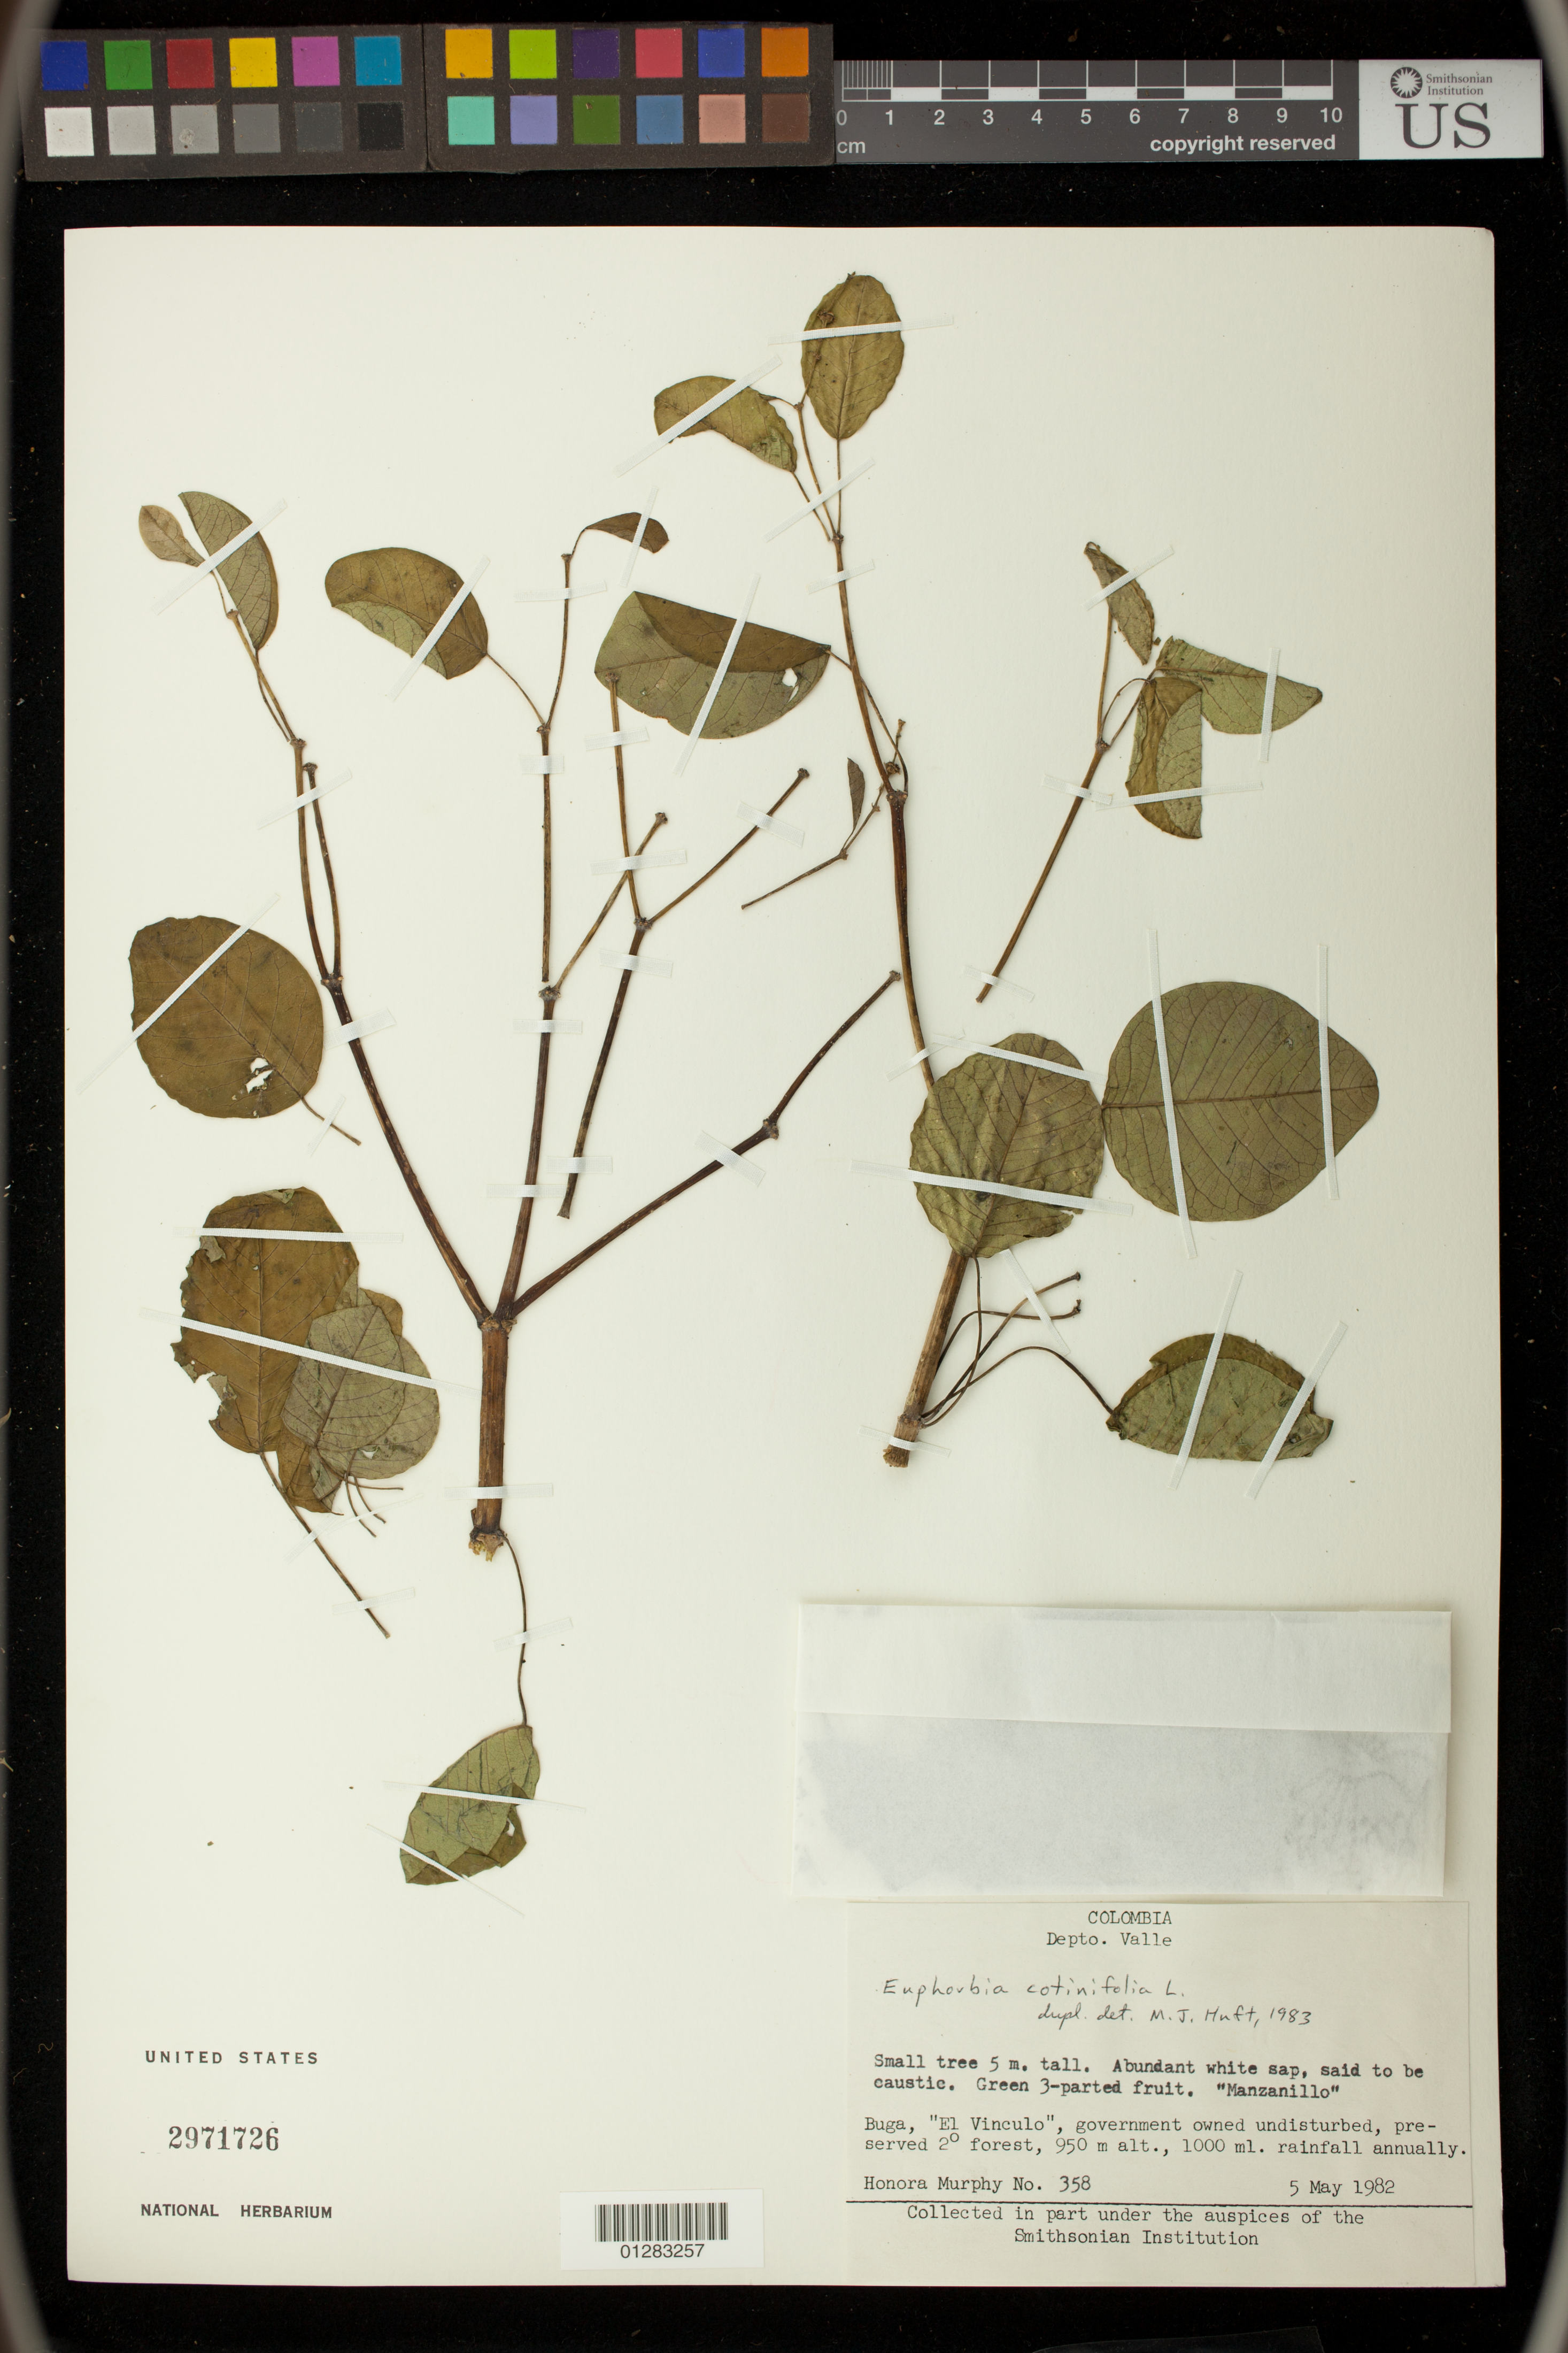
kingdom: Plantae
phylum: Tracheophyta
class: Magnoliopsida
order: Malpighiales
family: Euphorbiaceae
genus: Euphorbia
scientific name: Euphorbia cotinifolia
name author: L.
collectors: H. Murphy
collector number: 358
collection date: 1982-05-05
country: Colombia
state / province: Valle del Cauca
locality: Buga, Depto. Valle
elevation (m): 950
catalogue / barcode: US 2971726